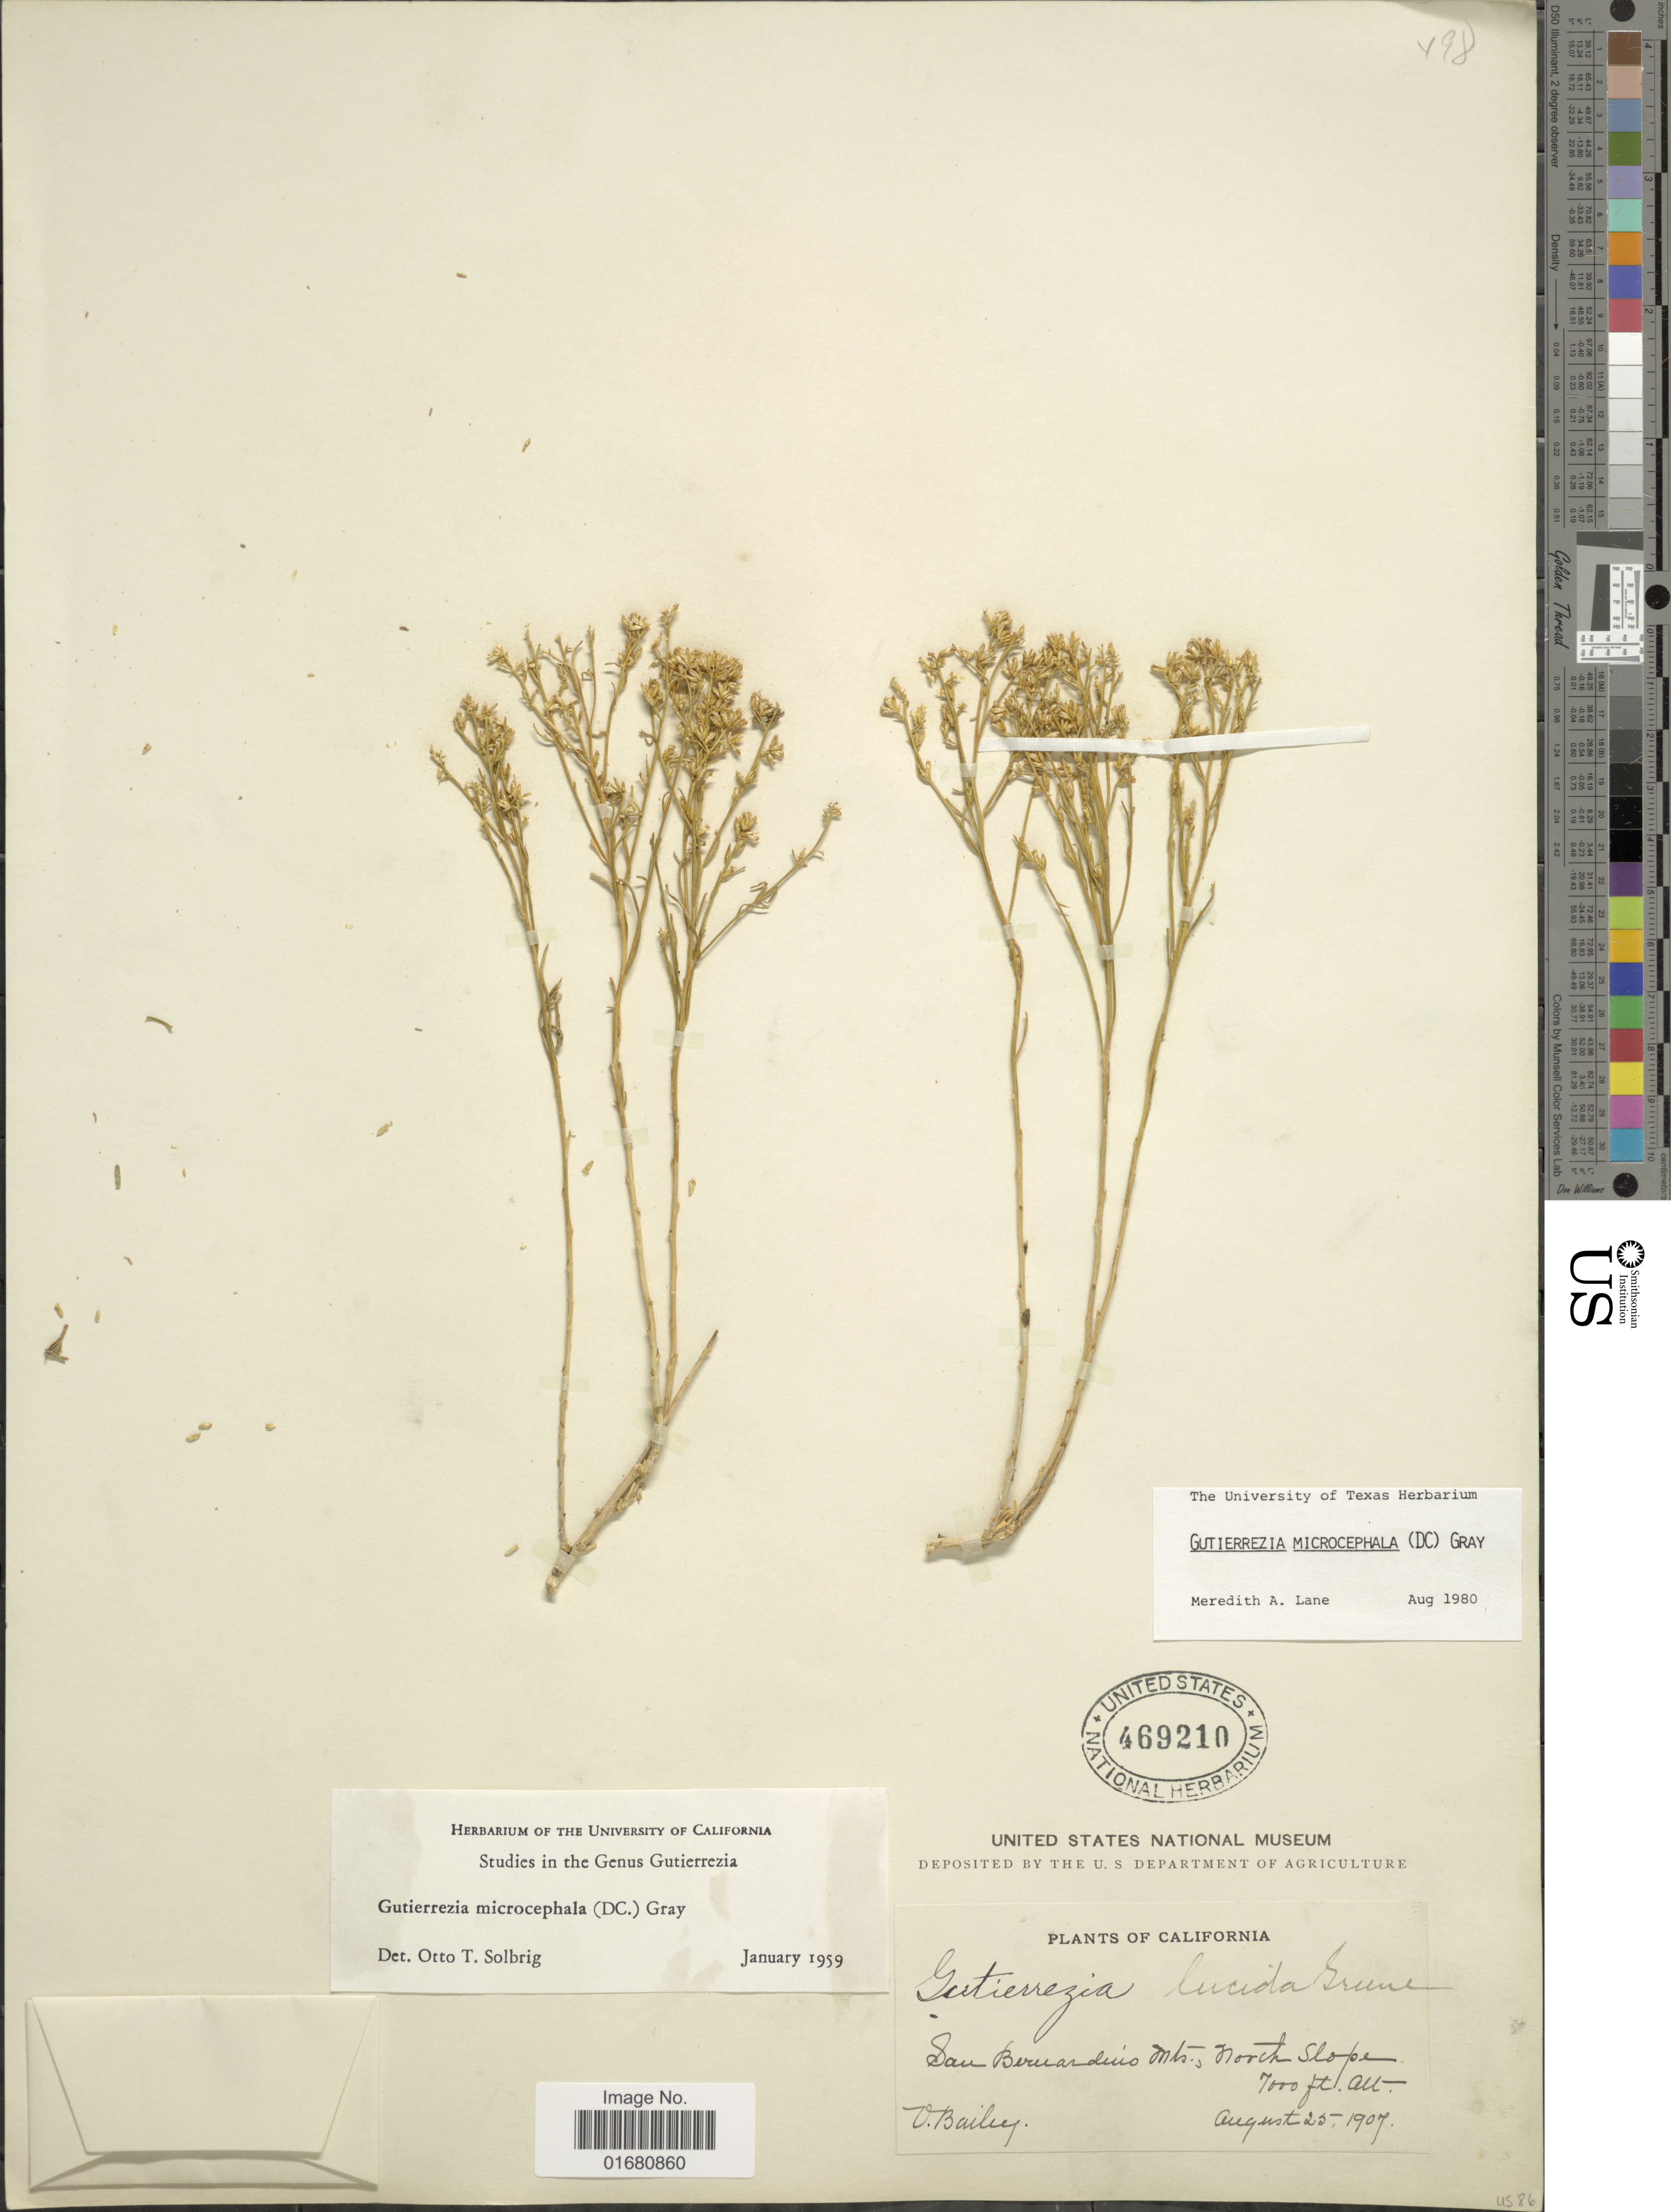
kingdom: Plantae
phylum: Tracheophyta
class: Magnoliopsida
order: Asterales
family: Asteraceae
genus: Gutierrezia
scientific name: Gutierrezia microcephala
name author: (DC.) A. Gray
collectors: O. Bailey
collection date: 1907-08-25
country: United States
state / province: California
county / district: San Bernardino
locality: San Bernardino Mts., North slope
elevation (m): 2134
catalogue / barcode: US 469210